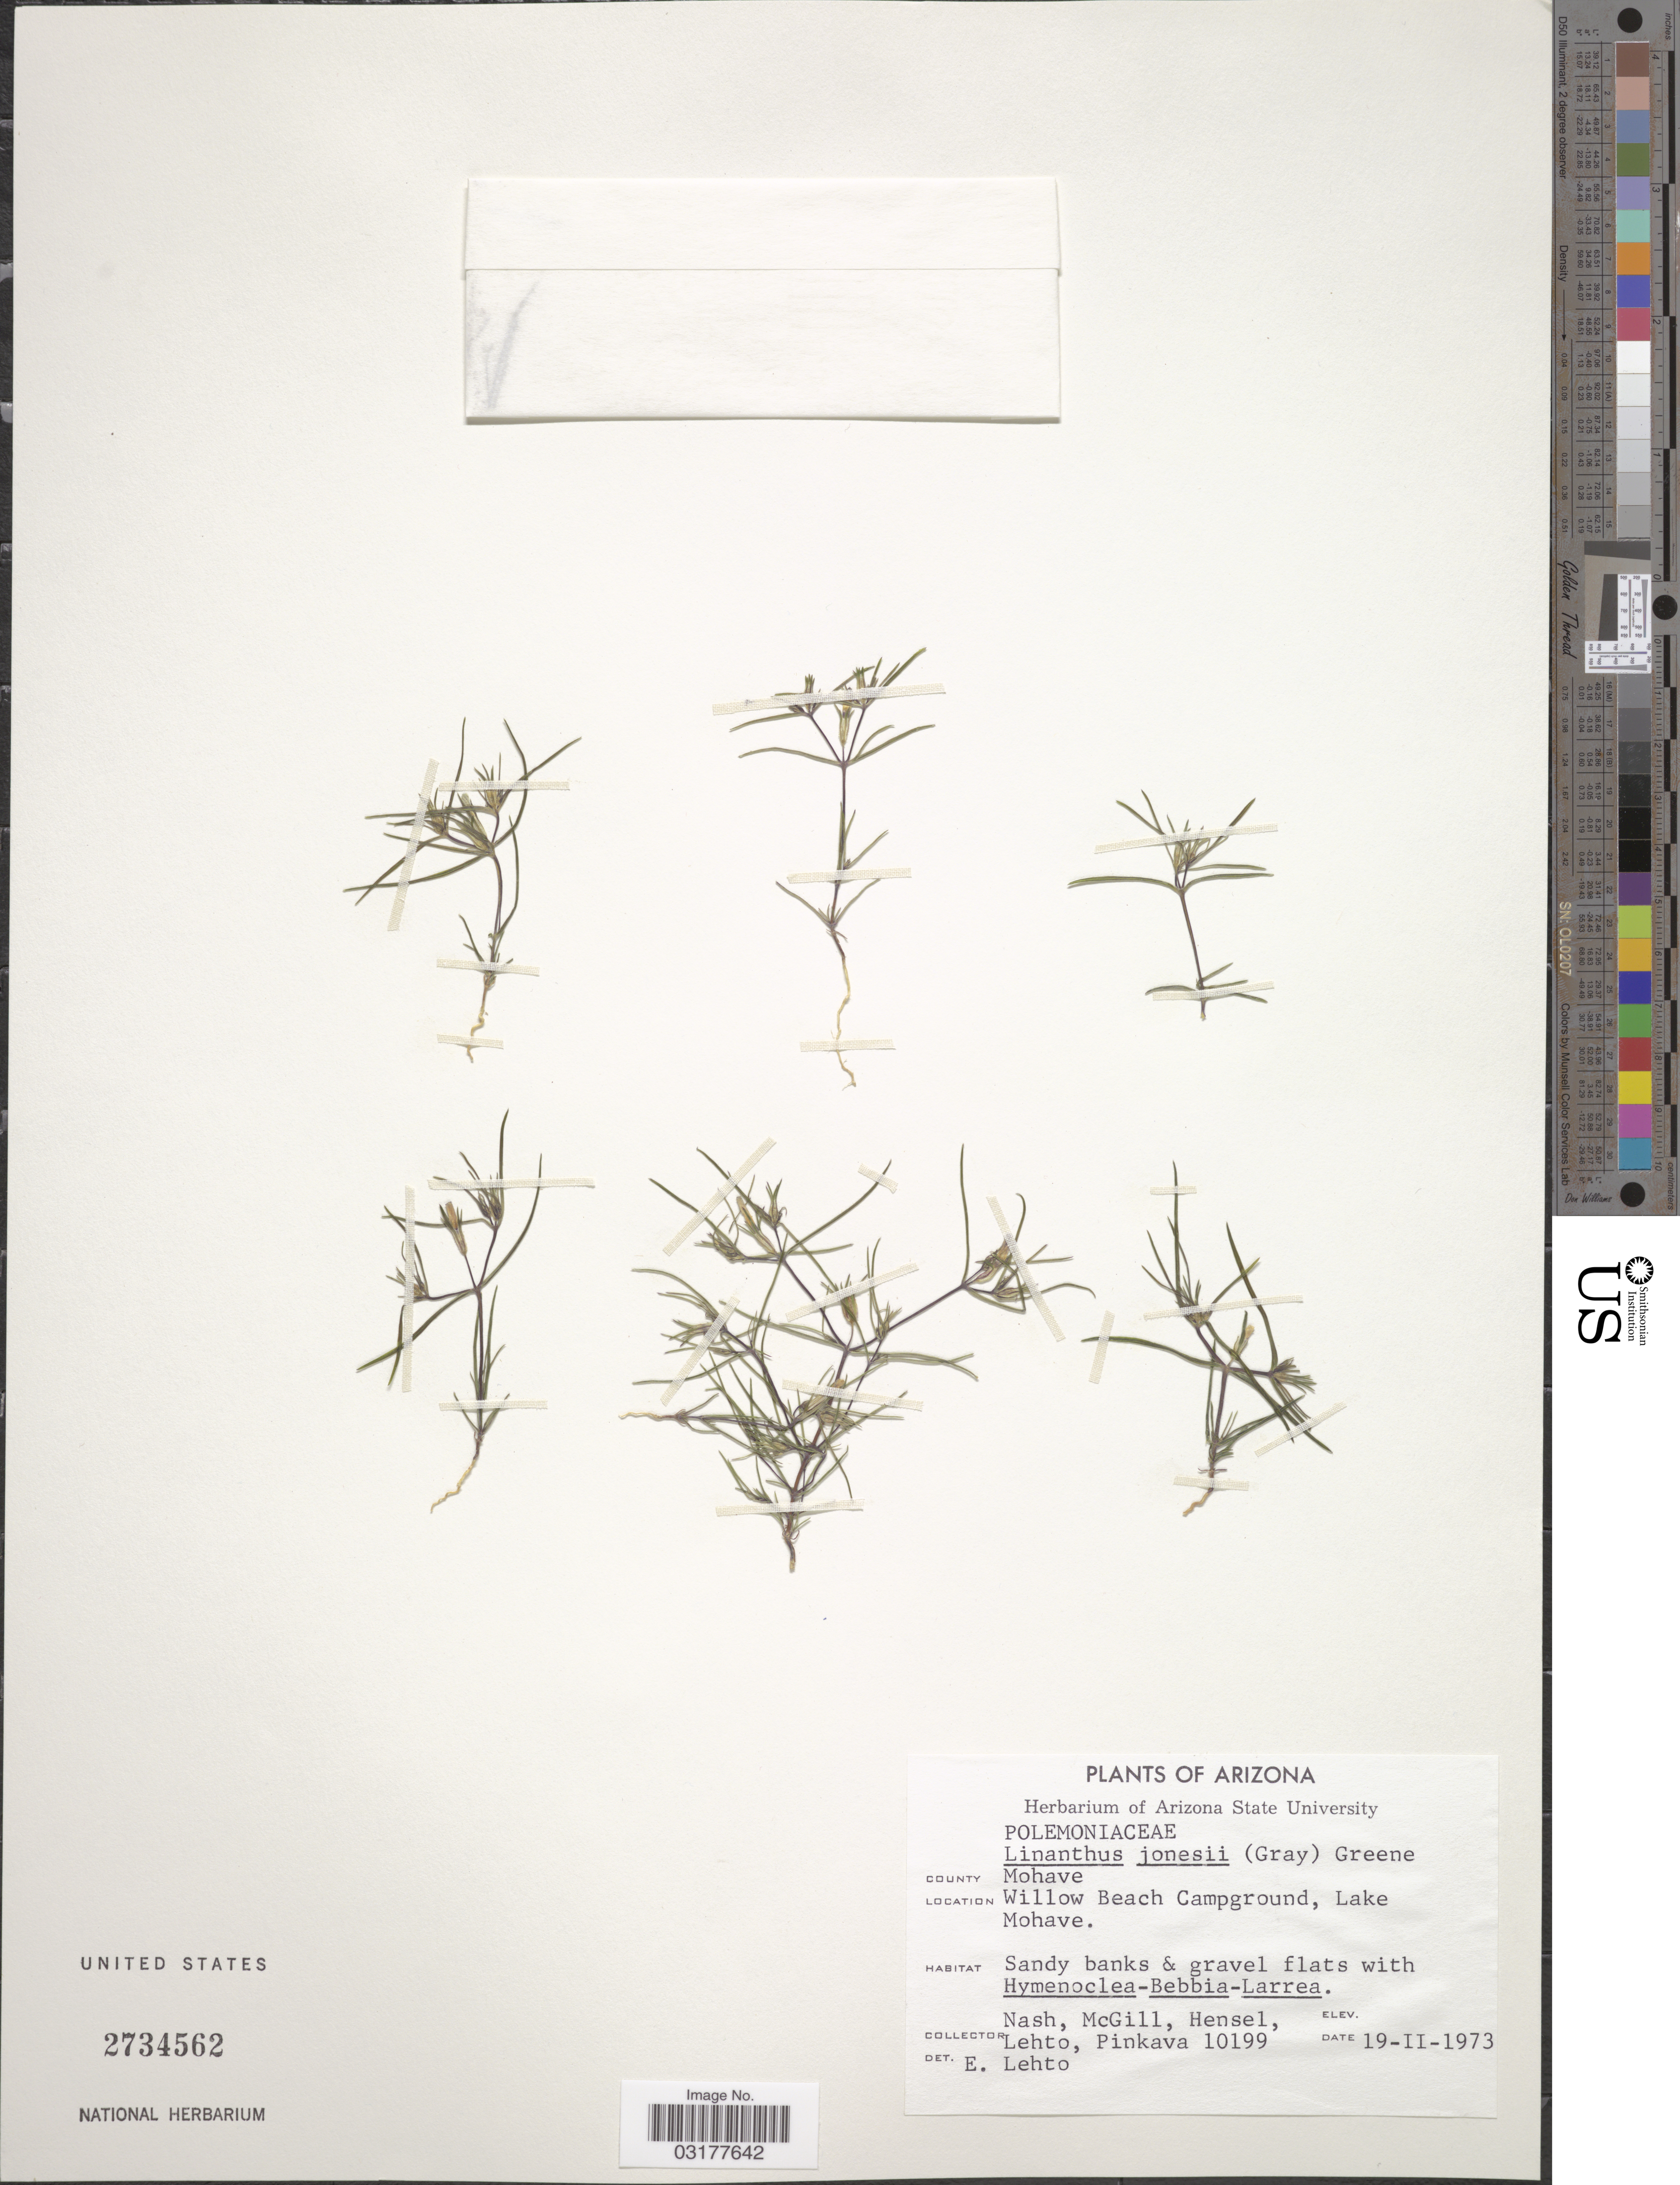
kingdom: Plantae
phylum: Tracheophyta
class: Magnoliopsida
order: Ericales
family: Polemoniaceae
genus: Linanthus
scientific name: Linanthus jonesii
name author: (A. Gray) Greene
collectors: -- Nash, -. McGill, -. Hensel, -. Lehto & -. Pinkava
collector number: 10199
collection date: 1973-02-19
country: United States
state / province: Arizona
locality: County Mohave. Willow Beach Campground, Lake Mohave.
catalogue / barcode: US 2734562